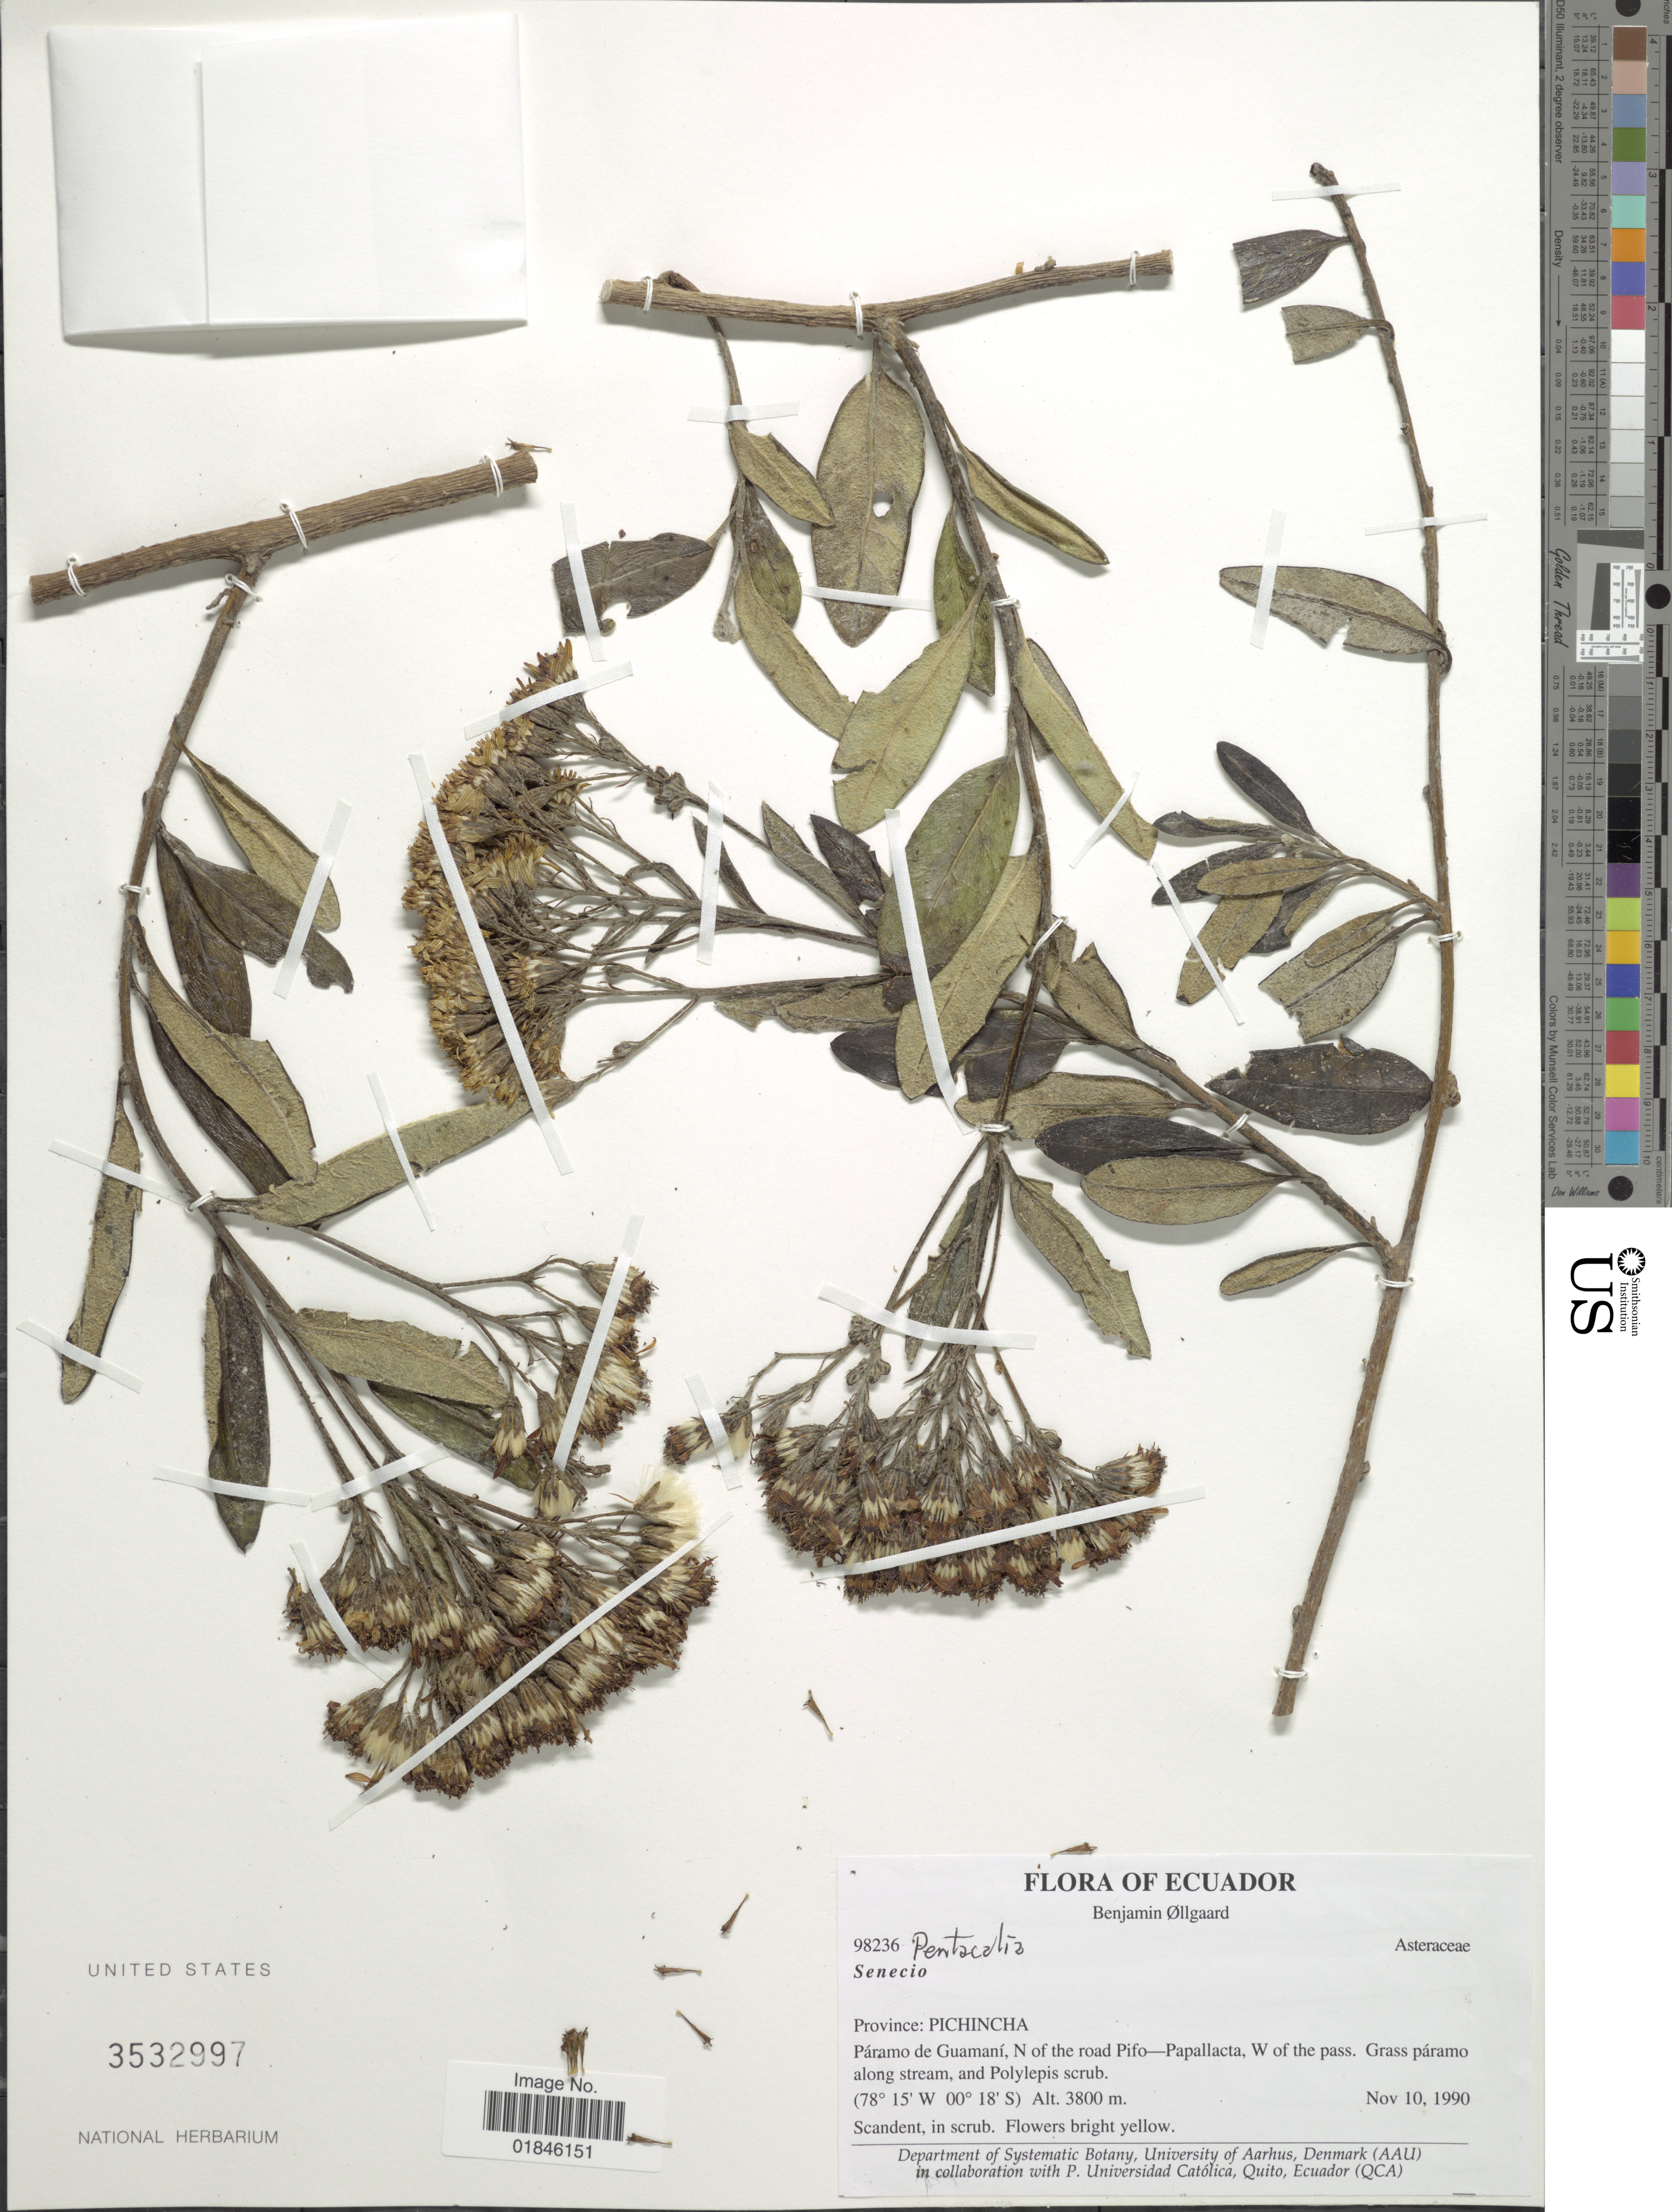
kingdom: Plantae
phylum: Tracheophyta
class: Magnoliopsida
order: Asterales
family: Asteraceae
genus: Pentacalia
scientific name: Pentacalia sp.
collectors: B. Øllgaard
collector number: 98236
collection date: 1990-11-10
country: Ecuador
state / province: Pichincha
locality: Province: Pichincha. Páramo de Guamaní, N of the road Pifo - Papallacta, W of the pass.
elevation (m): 3800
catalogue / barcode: US 3532997